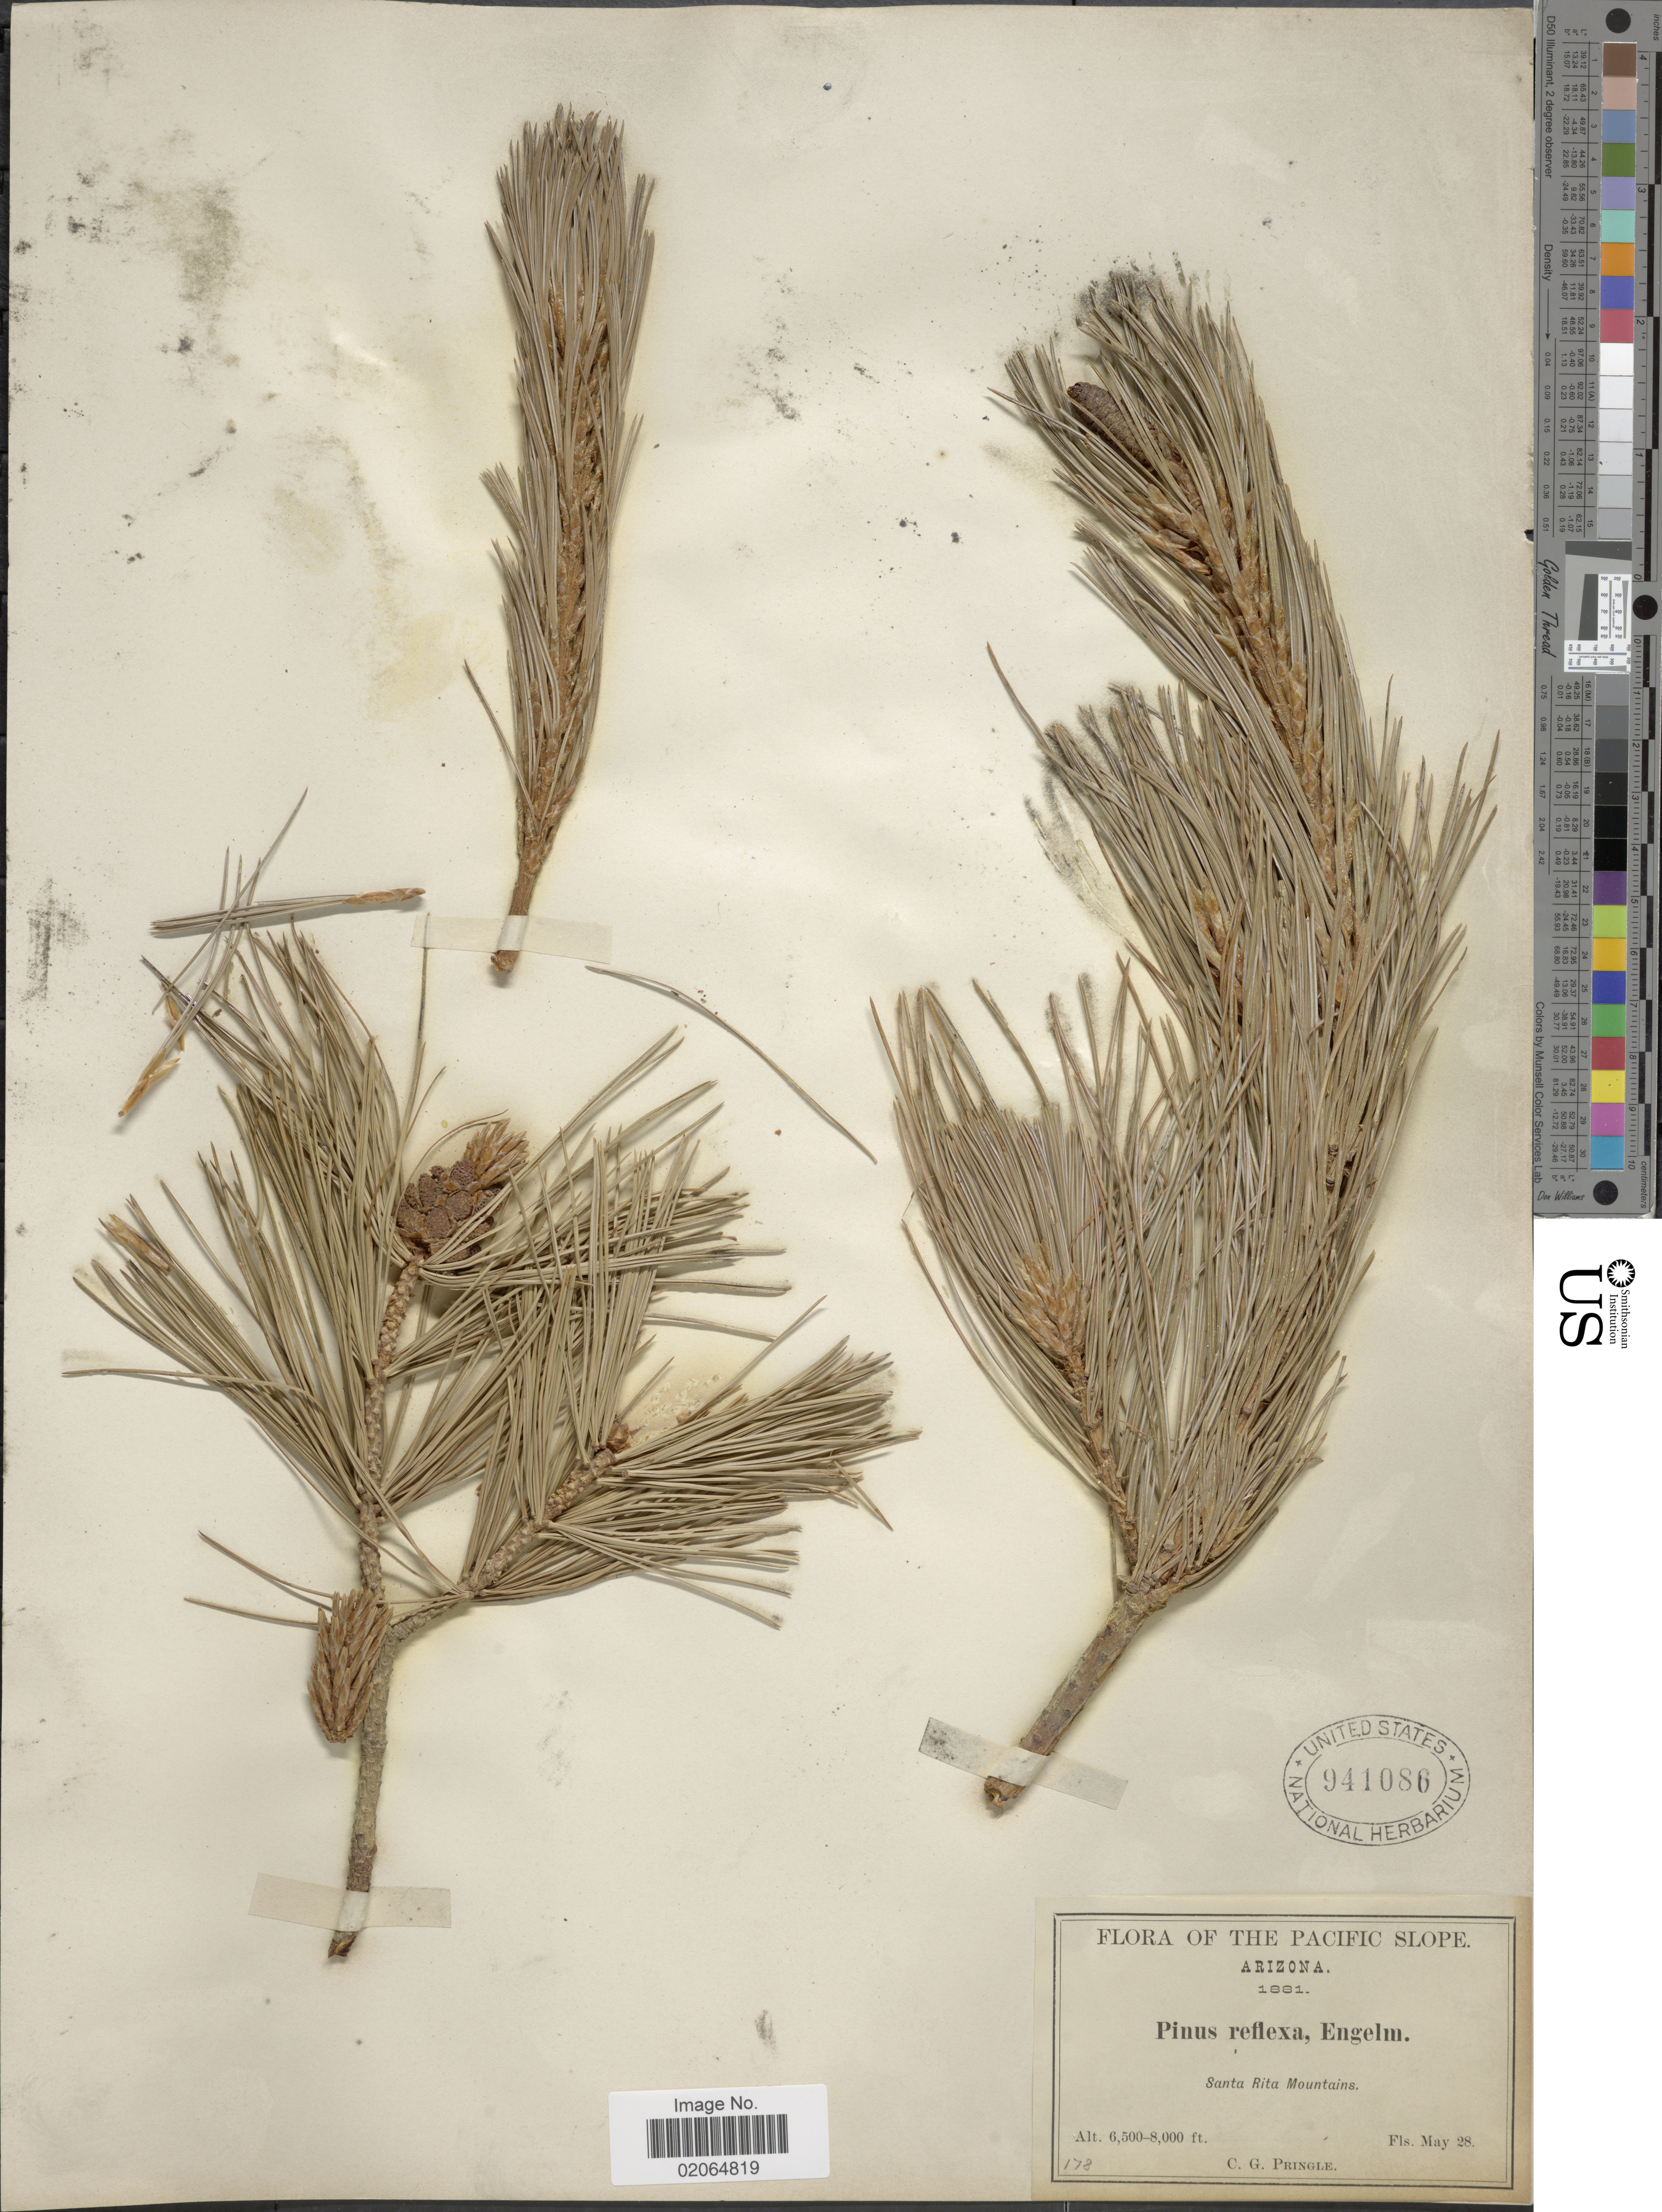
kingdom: Plantae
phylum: Tracheophyta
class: Pinopsida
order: Pinales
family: Pinaceae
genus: Pinus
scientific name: Pinus strobiformis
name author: Engelm.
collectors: C. G. Pringle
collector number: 178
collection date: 1881-05-28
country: United States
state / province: Arizona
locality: Pacific Slope. Santa Rita Mountains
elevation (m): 1981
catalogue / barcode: US 941086